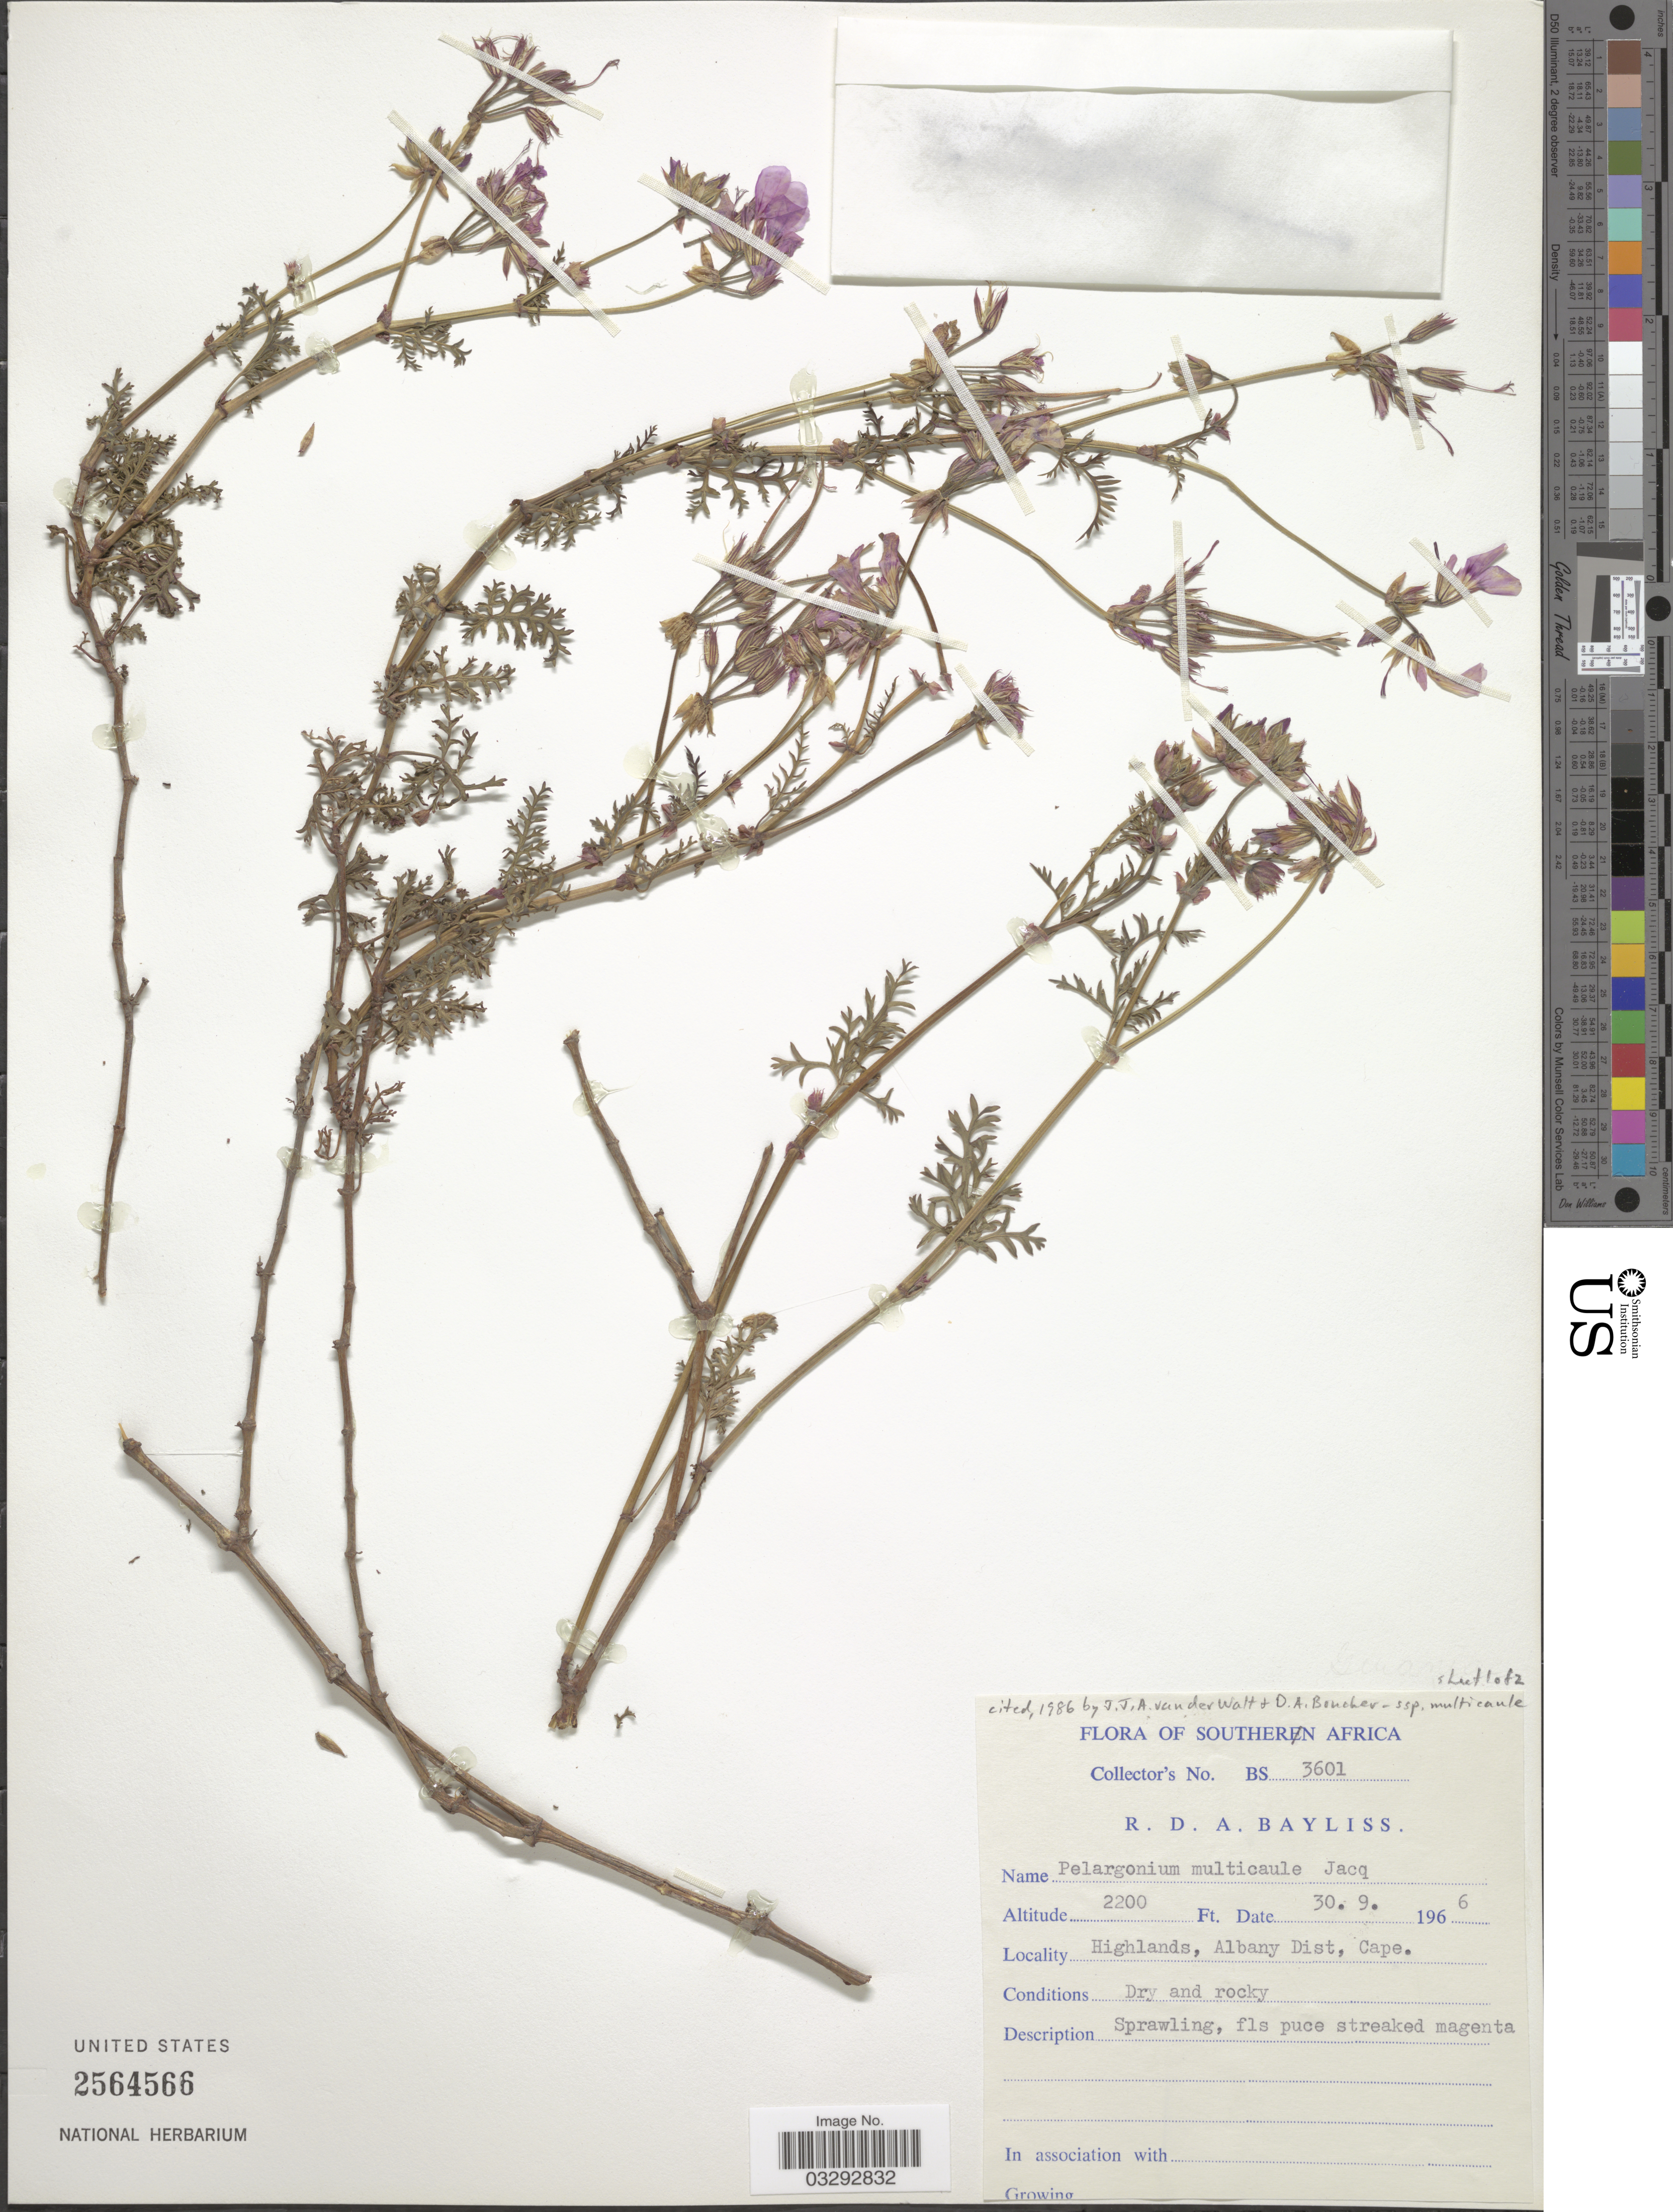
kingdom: Plantae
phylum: Tracheophyta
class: Magnoliopsida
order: Geraniales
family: Geraniaceae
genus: Pelargonium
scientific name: Pelargonium multicaule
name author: Jacq.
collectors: R. Bayliss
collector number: BS3601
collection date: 1966-09-30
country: South Africa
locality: Southern Africa, Highlands, Albany Dist, Cape.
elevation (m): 671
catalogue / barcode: US 2564566